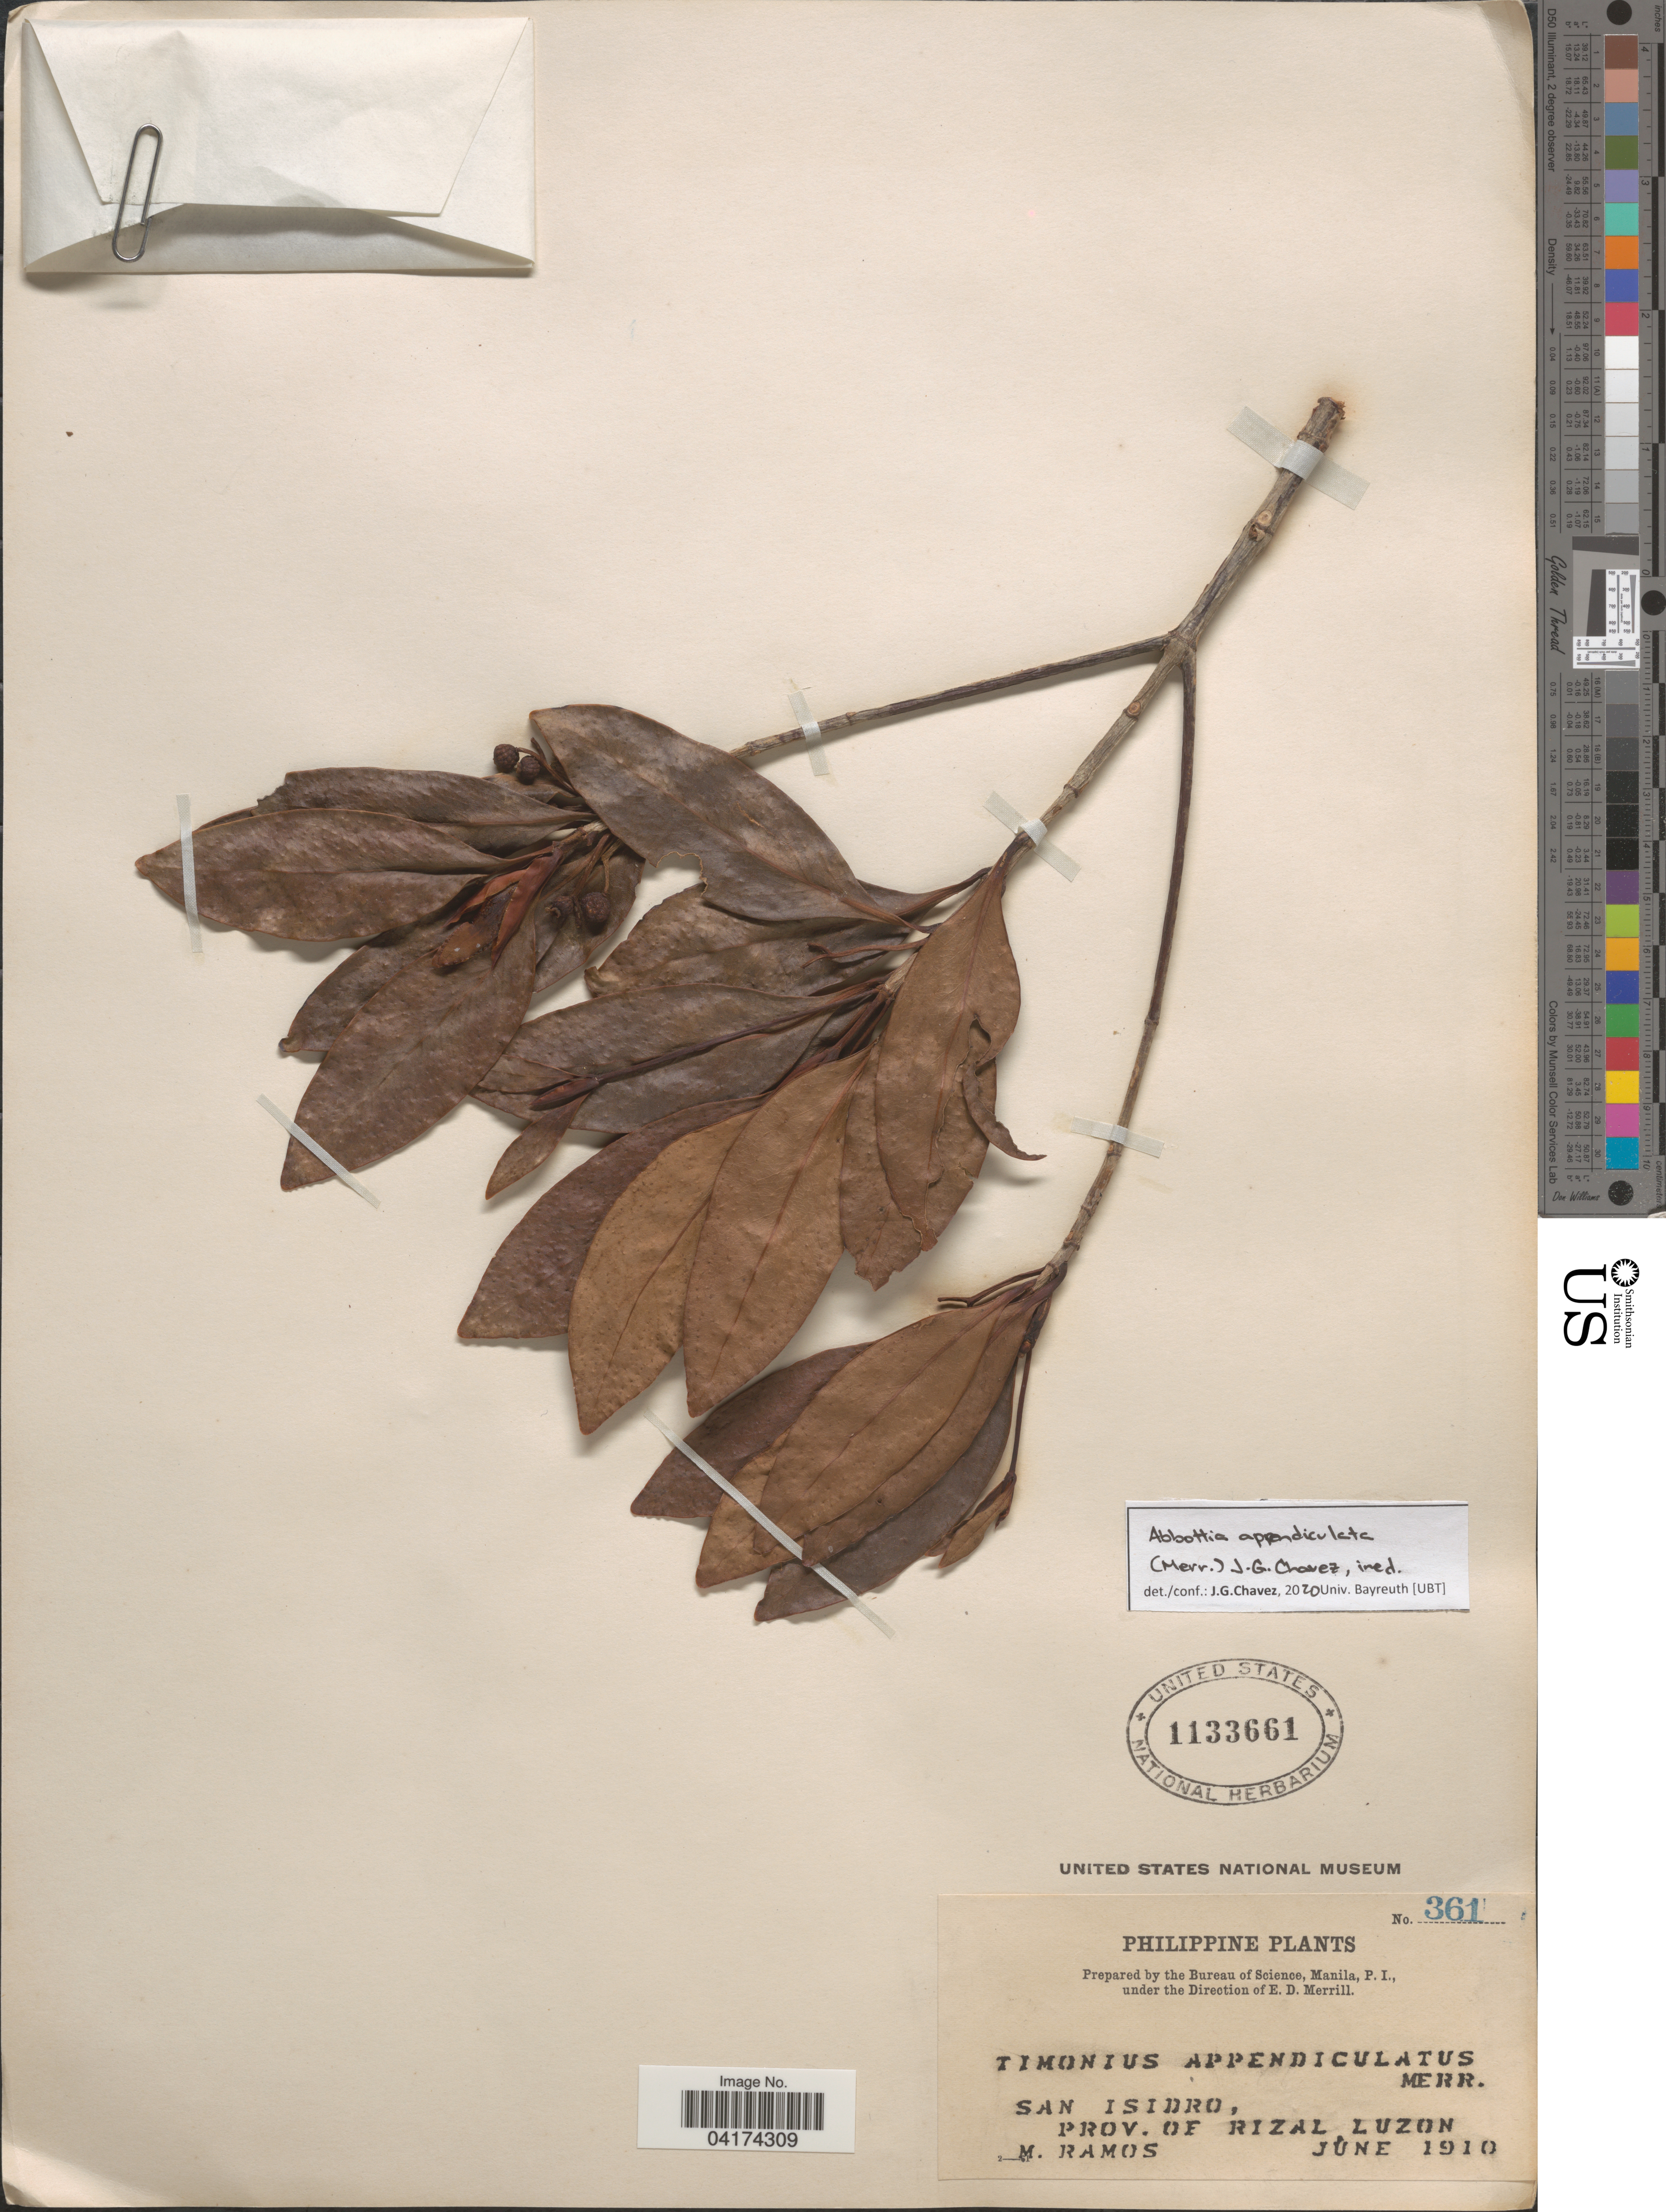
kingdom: Plantae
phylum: Tracheophyta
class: Magnoliopsida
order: Gentianales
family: Rubiaceae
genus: Abbottia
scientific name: Abbottia appendiculata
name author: (Merr.) J.G. Chavez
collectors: M. Ramos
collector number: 361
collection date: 1910-06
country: Philippines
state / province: Calabarzon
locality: San Isidro, Prov. of Rizal, Luzon.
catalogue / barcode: US 1133661